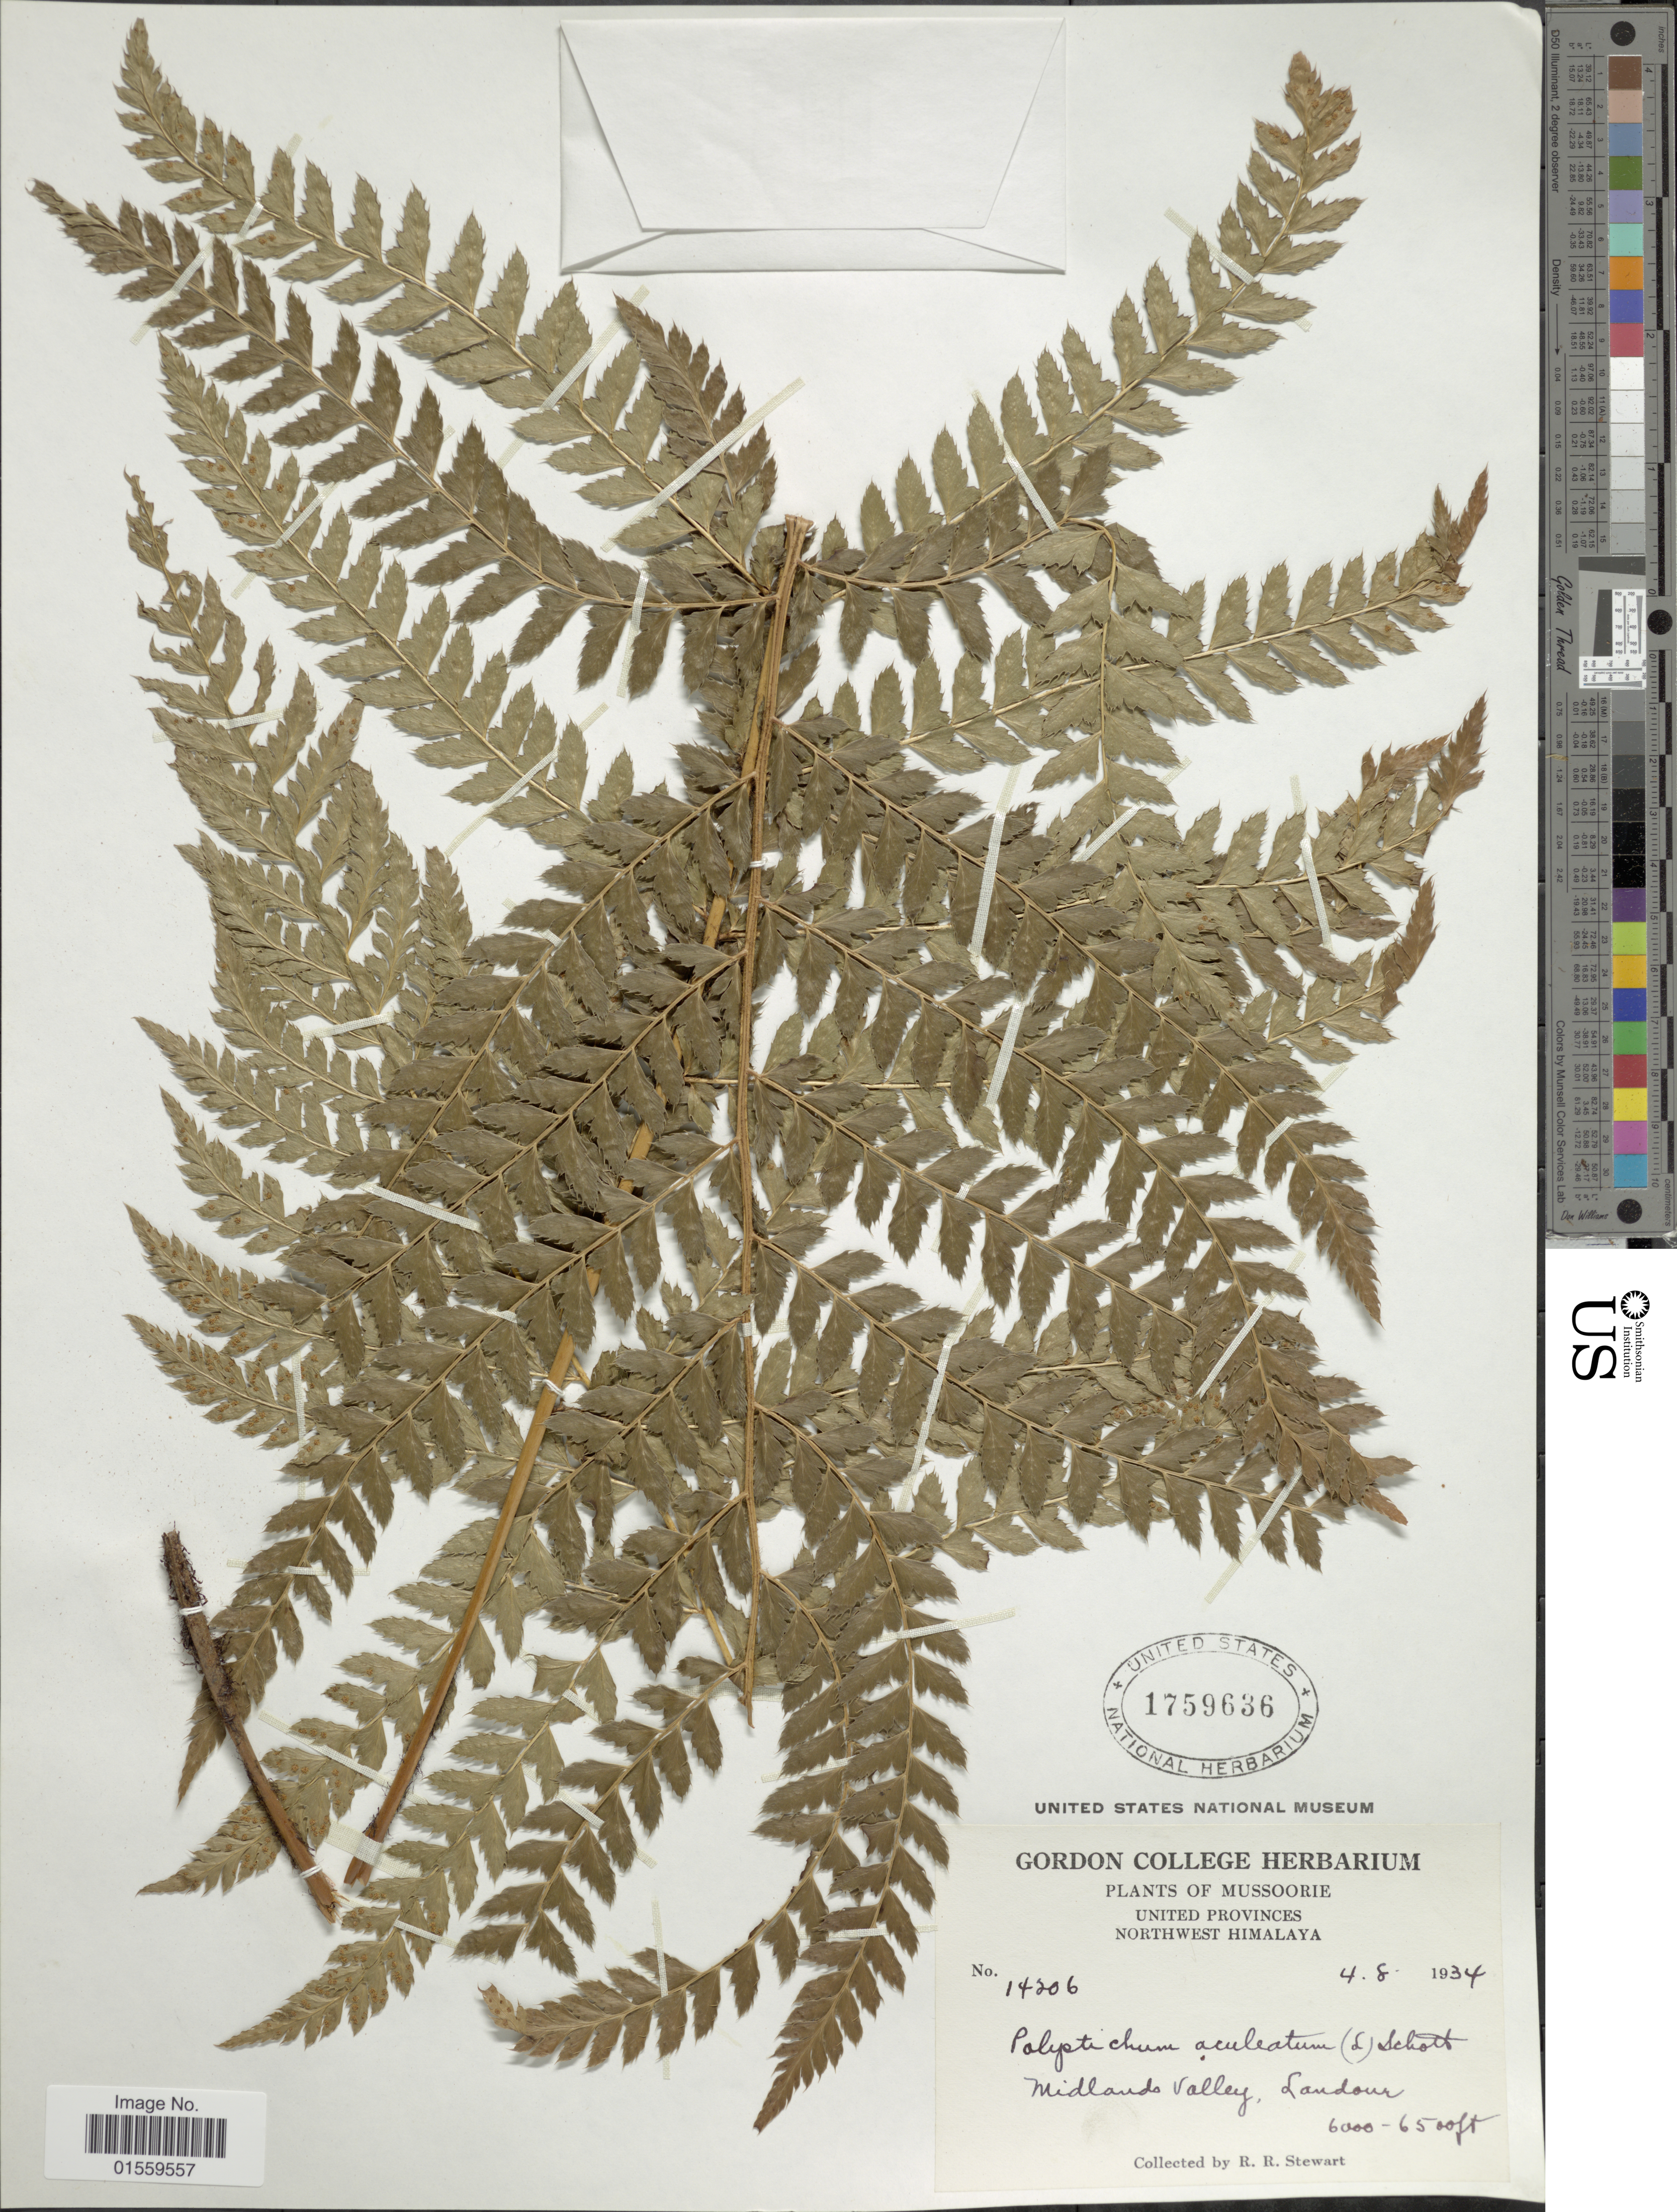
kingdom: Plantae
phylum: Tracheophyta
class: Polypodiopsida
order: Polypodiales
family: Dryopteridaceae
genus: Polystichum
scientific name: Polystichum setiferum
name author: (Forssk.) Moore ex Woynar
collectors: R. R. Stewart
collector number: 14206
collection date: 1934-08-04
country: India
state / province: Uttarakhand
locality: Mussoorie, United Provinces Northwest Himalaya, Midlands Valley, Landour.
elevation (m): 1829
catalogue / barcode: US 1759636